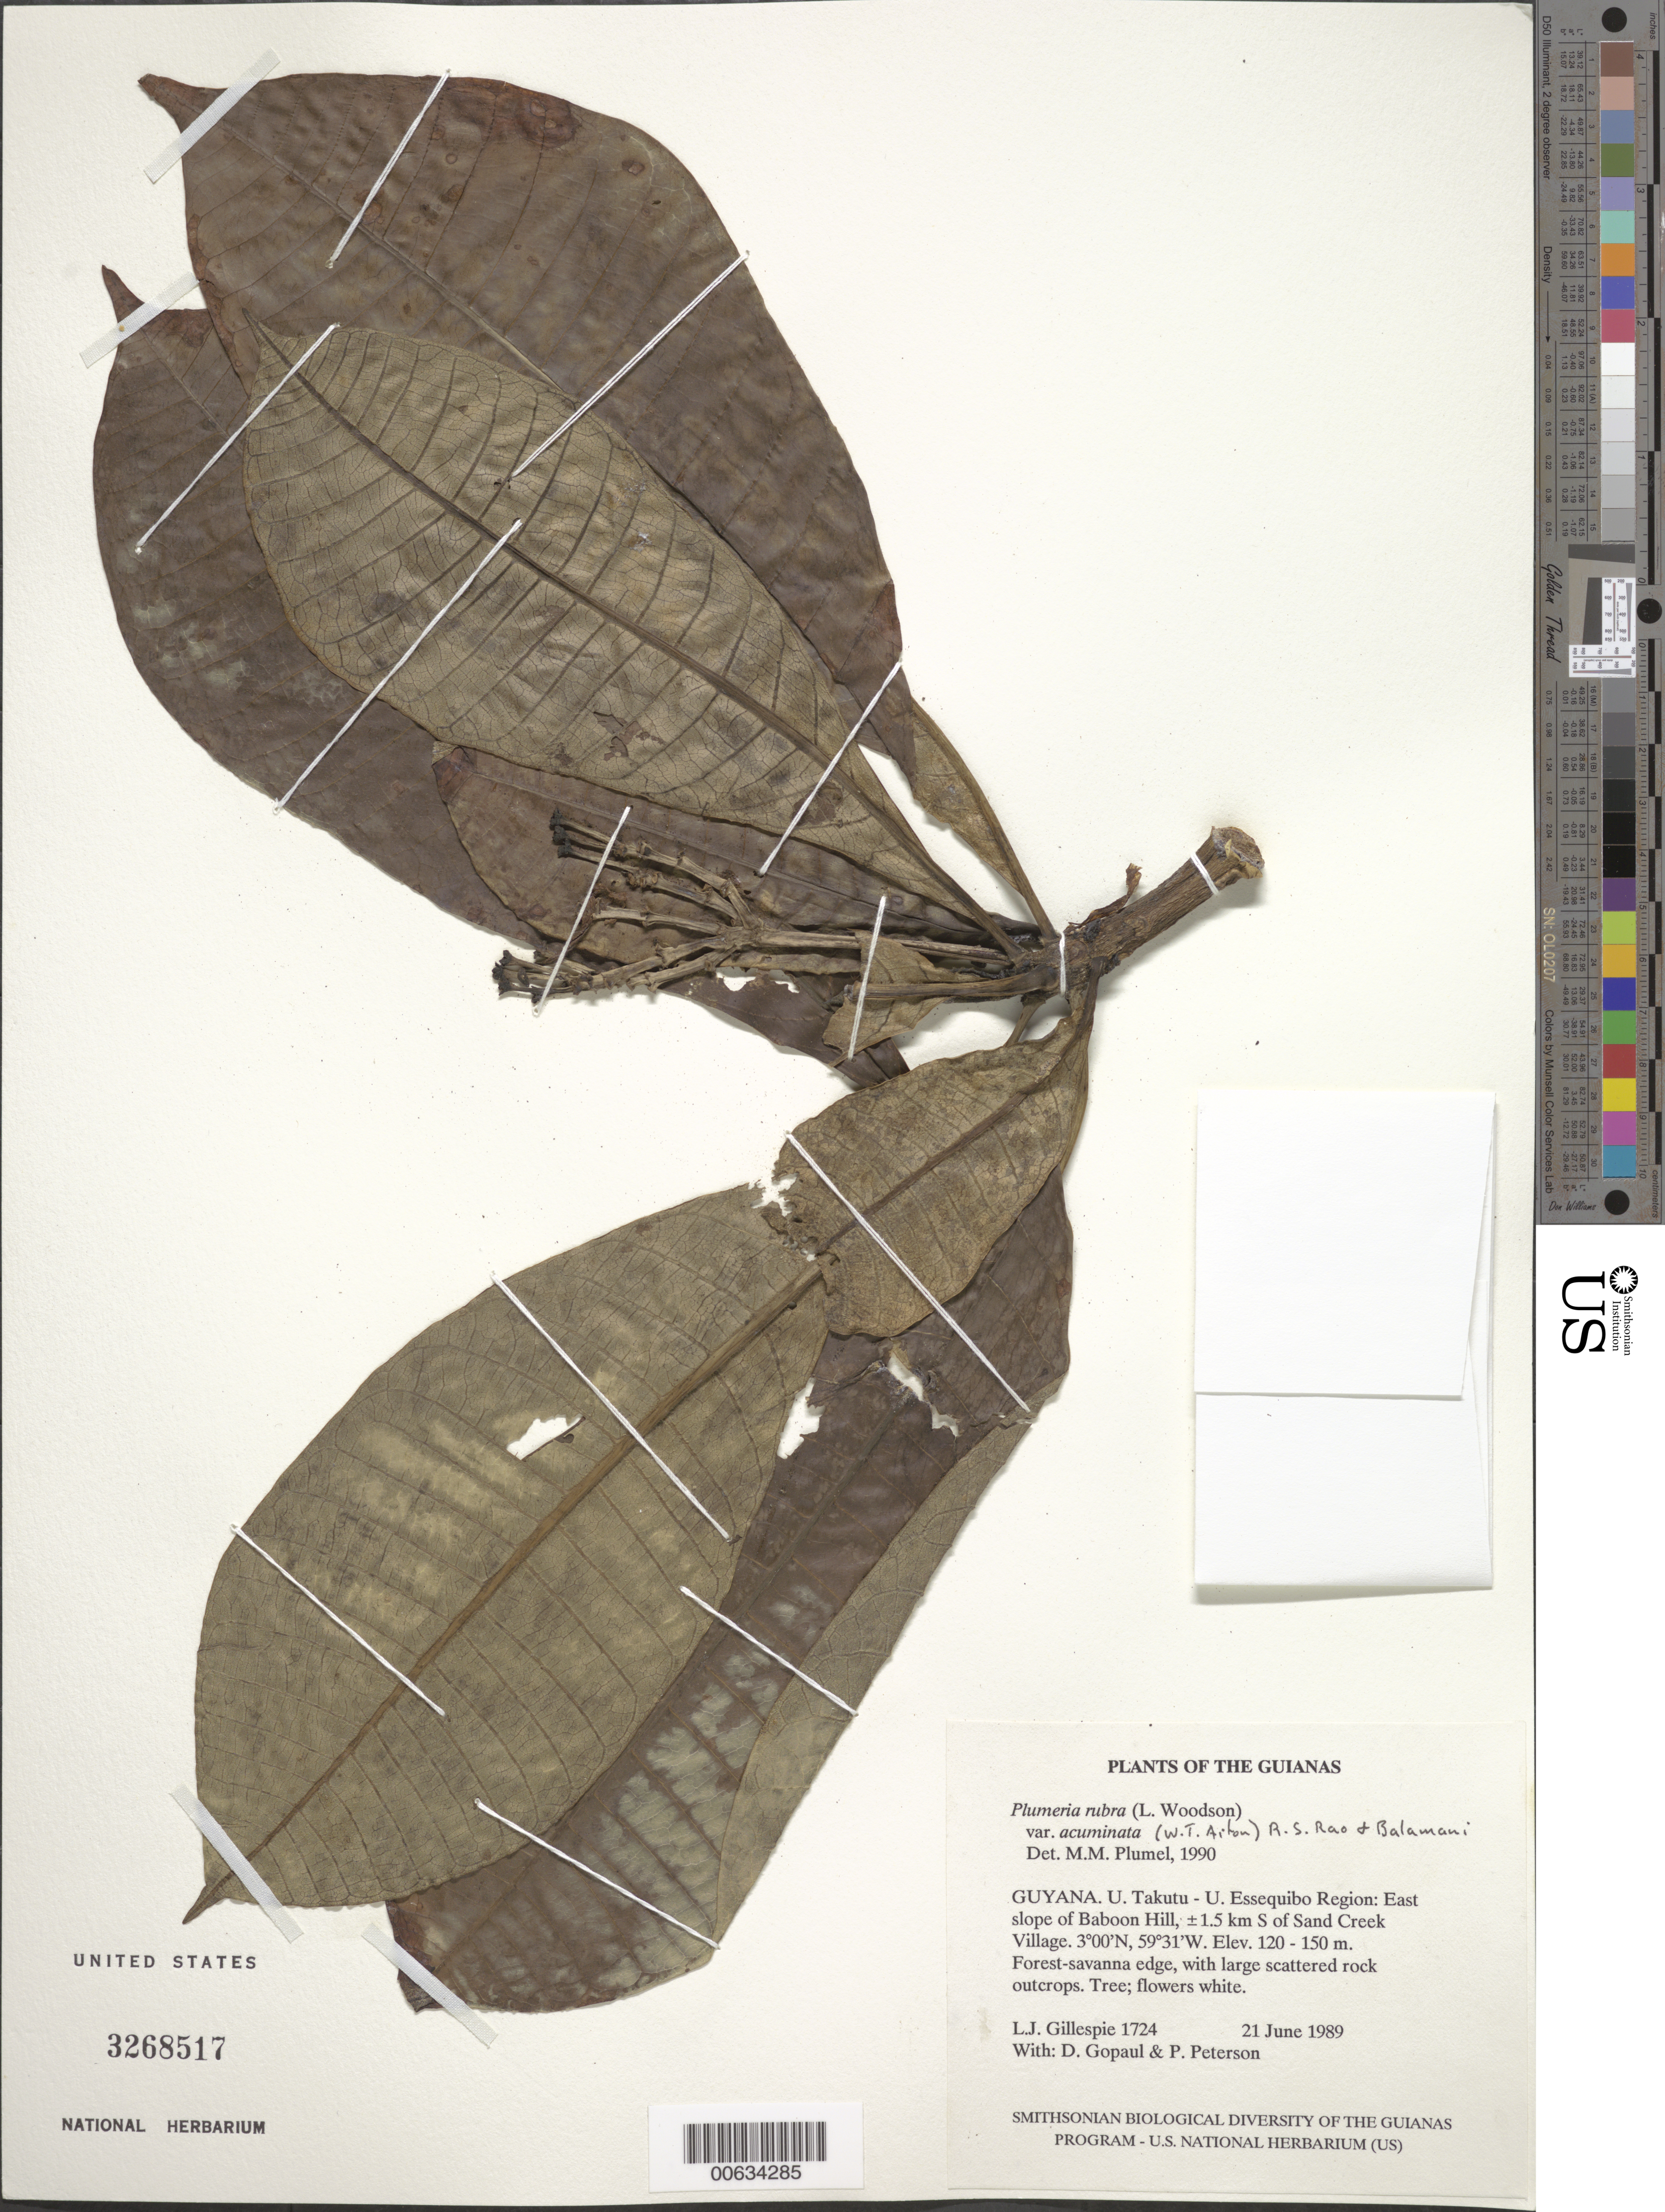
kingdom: Plantae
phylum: Tracheophyta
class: Magnoliopsida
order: Gentianales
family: Apocynaceae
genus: Plumeria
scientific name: Plumeria rubra var. acuminata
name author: (W.T. Aiton) R.S. Rao & Balamani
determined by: Plumel, M. - M.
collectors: L. J. Gillespie, D. Gopaul & P. M. Peterson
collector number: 1724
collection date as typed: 21 June 1989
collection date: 1989-06-21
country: Guyana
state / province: U. Takutu-U. Essequibo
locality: Baboon Hill, ±1.5 km S of Sand Creek Village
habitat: East slope. Forest-savanna edge, with large scattered rock outcrops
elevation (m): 120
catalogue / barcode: US 3268517